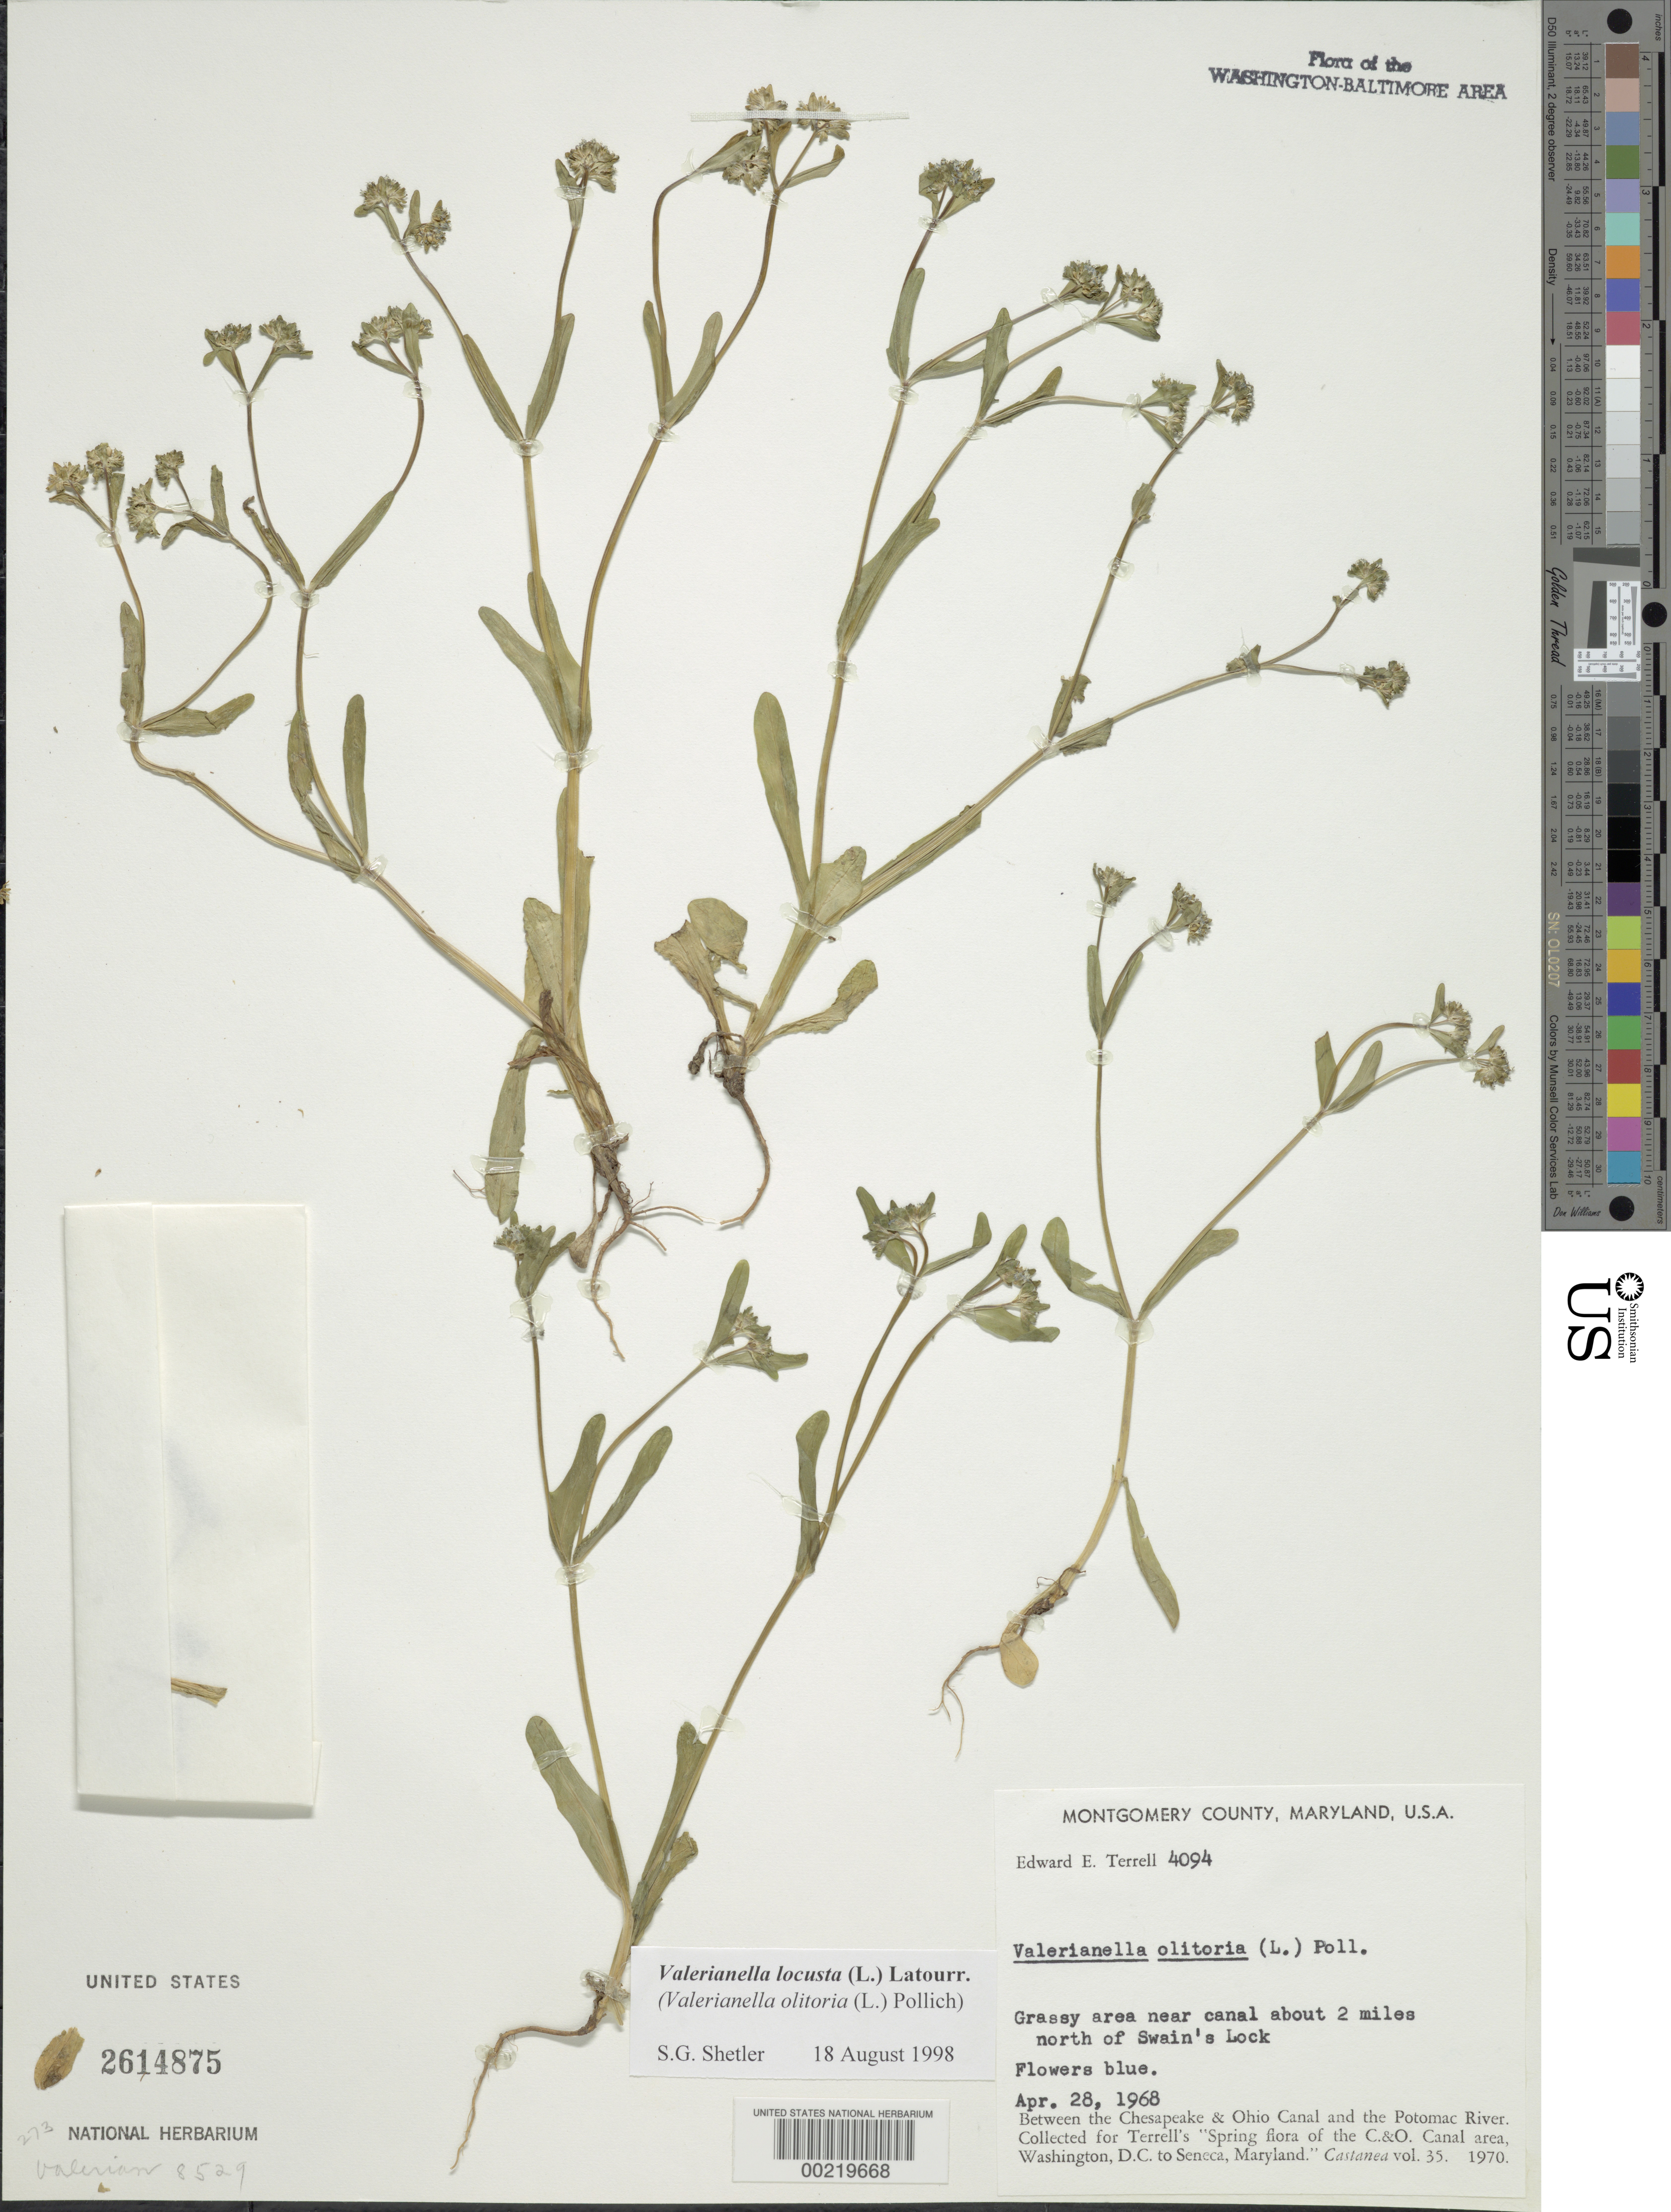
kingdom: Plantae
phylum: Tracheophyta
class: Magnoliopsida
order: Dipsacales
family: Caprifoliaceae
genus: Valerianella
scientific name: Valerianella locusta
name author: (L.) Latourr.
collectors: E. E. Terrell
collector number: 4094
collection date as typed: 28 Apr 1968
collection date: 1968-04-28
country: United States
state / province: Maryland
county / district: Montgomery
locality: Near Canal about 2 mi. N of Swain's Lock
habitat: Grassy area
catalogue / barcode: US 2614875